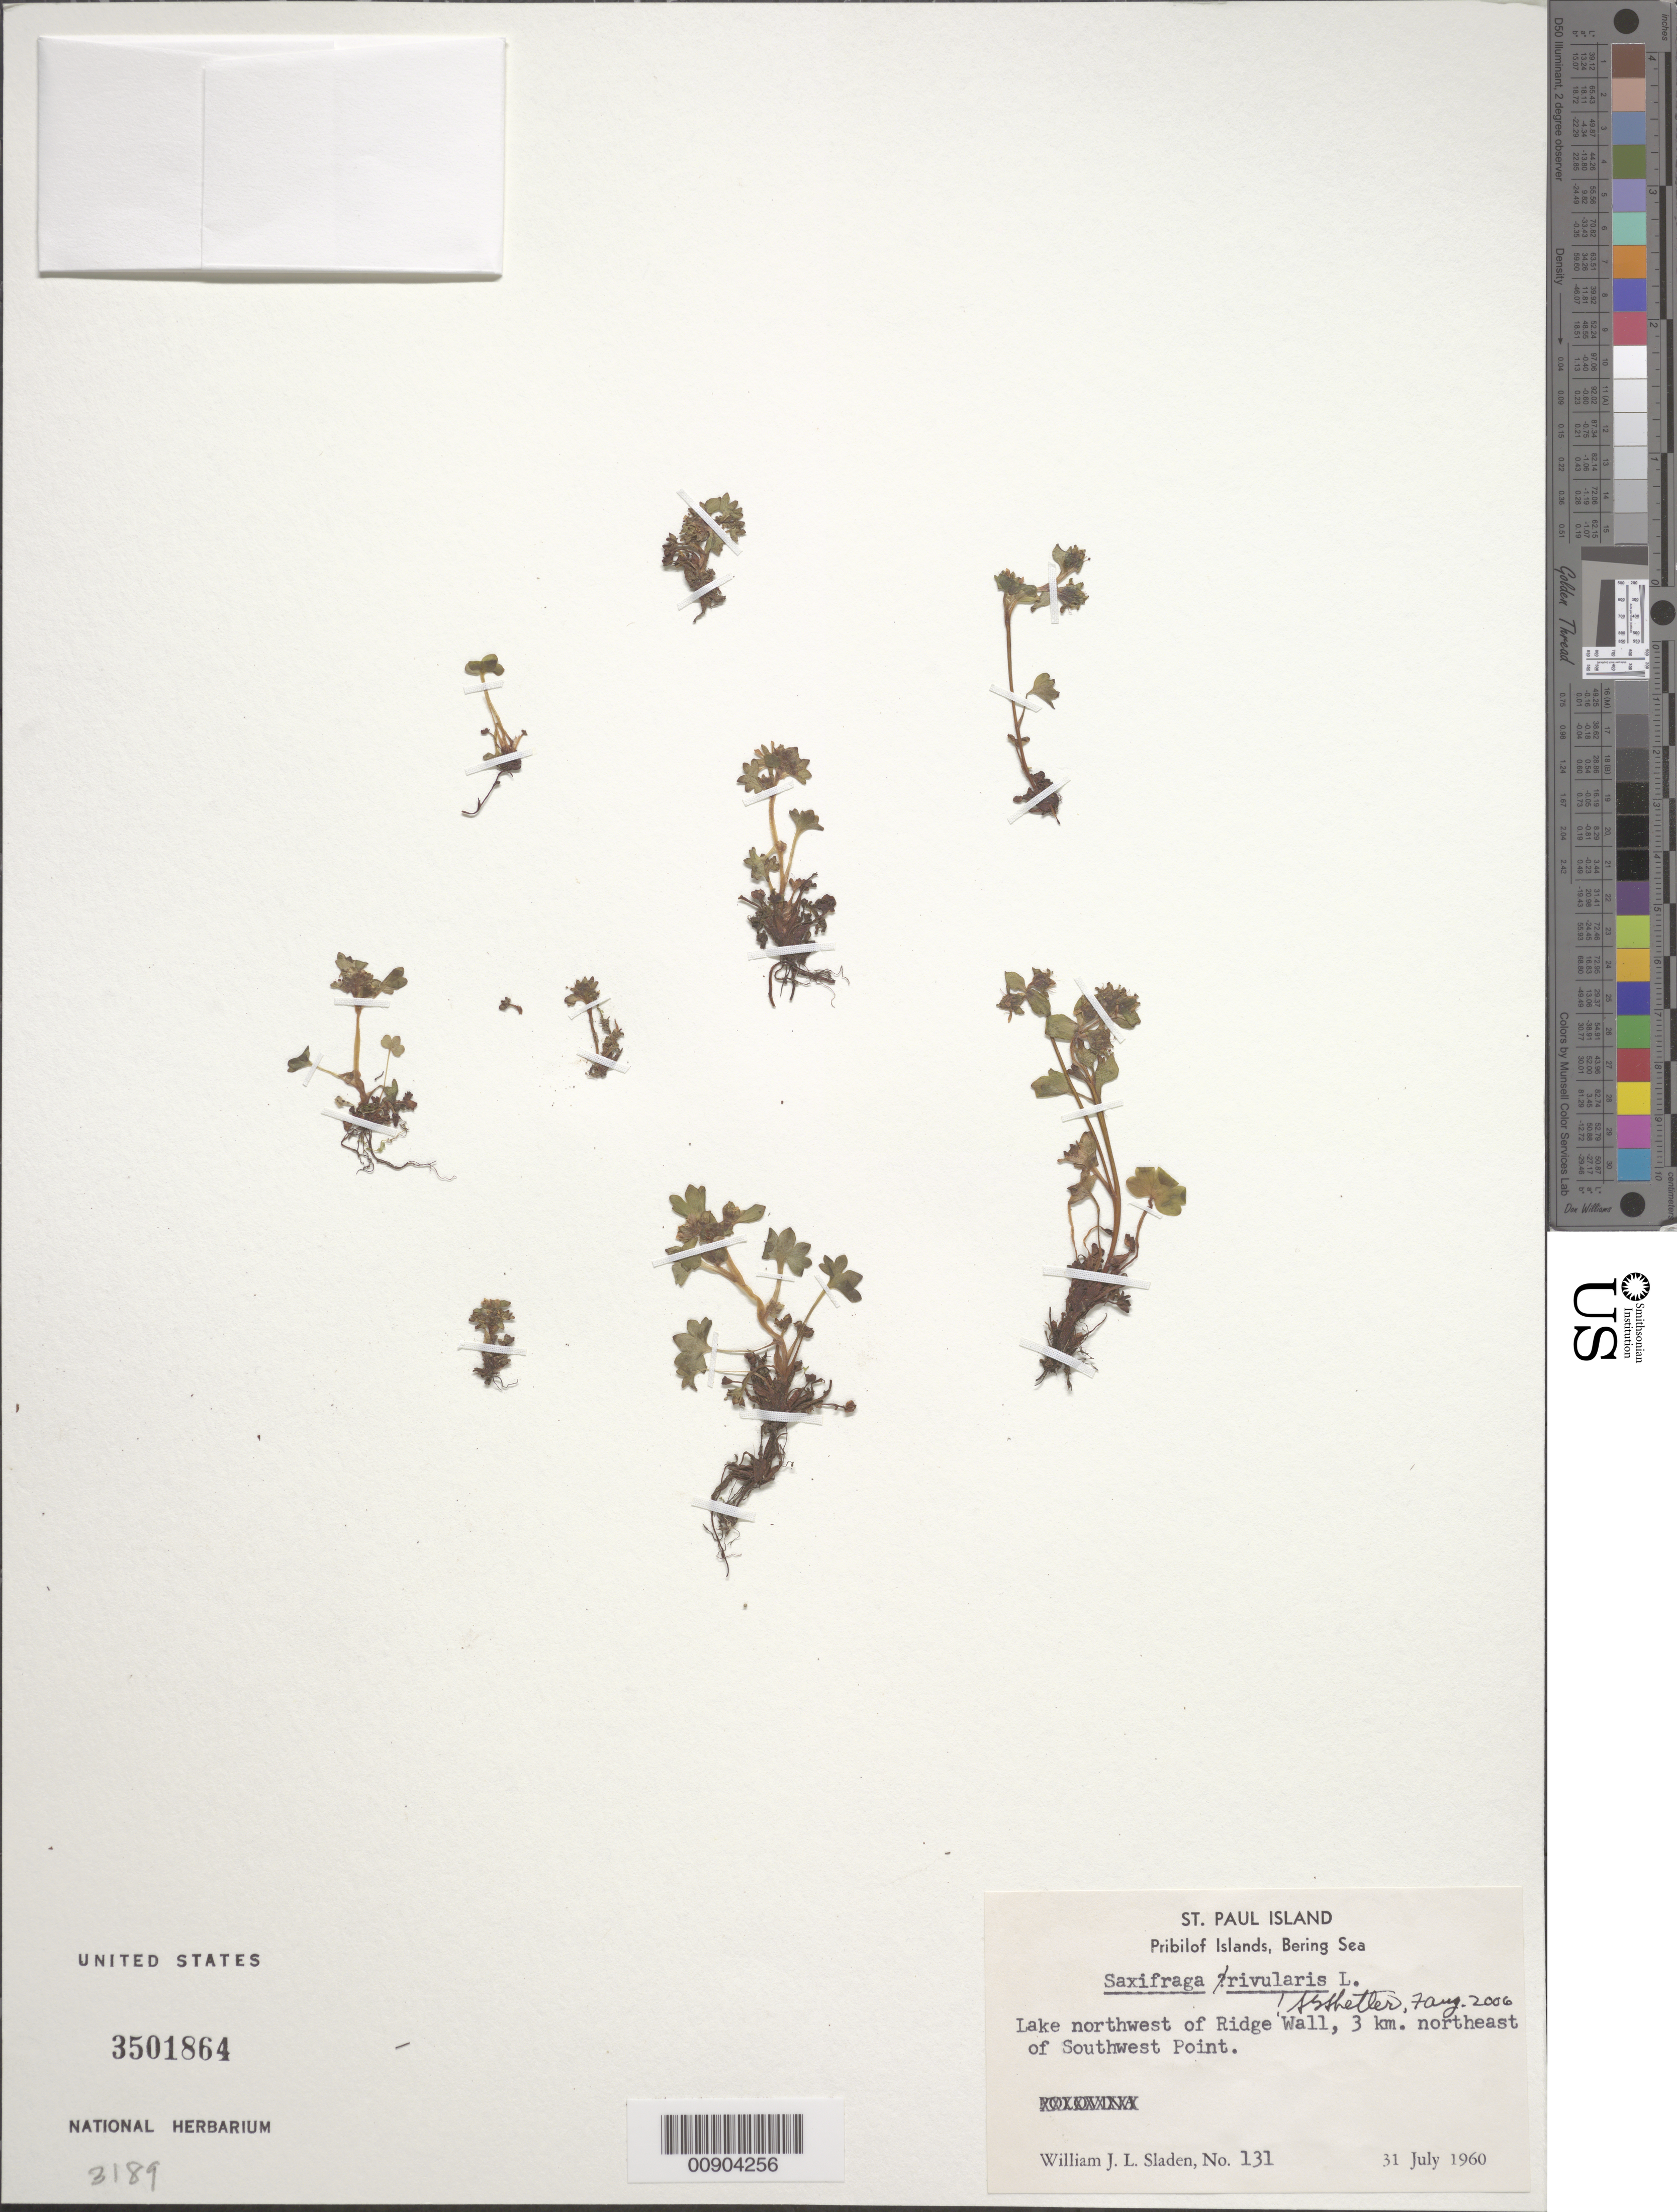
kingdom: Plantae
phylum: Tracheophyta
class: Magnoliopsida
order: Saxifragales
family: Saxifragaceae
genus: Saxifraga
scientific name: Saxifraga rivularis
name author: L.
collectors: W. Sladen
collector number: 131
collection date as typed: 31 Jul 1960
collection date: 1960-07-31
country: United States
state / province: Alaska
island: St. Paul Island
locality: St. Paul Island. Lake northwest of Ridge Wall, 3 km. east of Southwest Point., Bering Sea, Pribilof Islands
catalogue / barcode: US 3501864